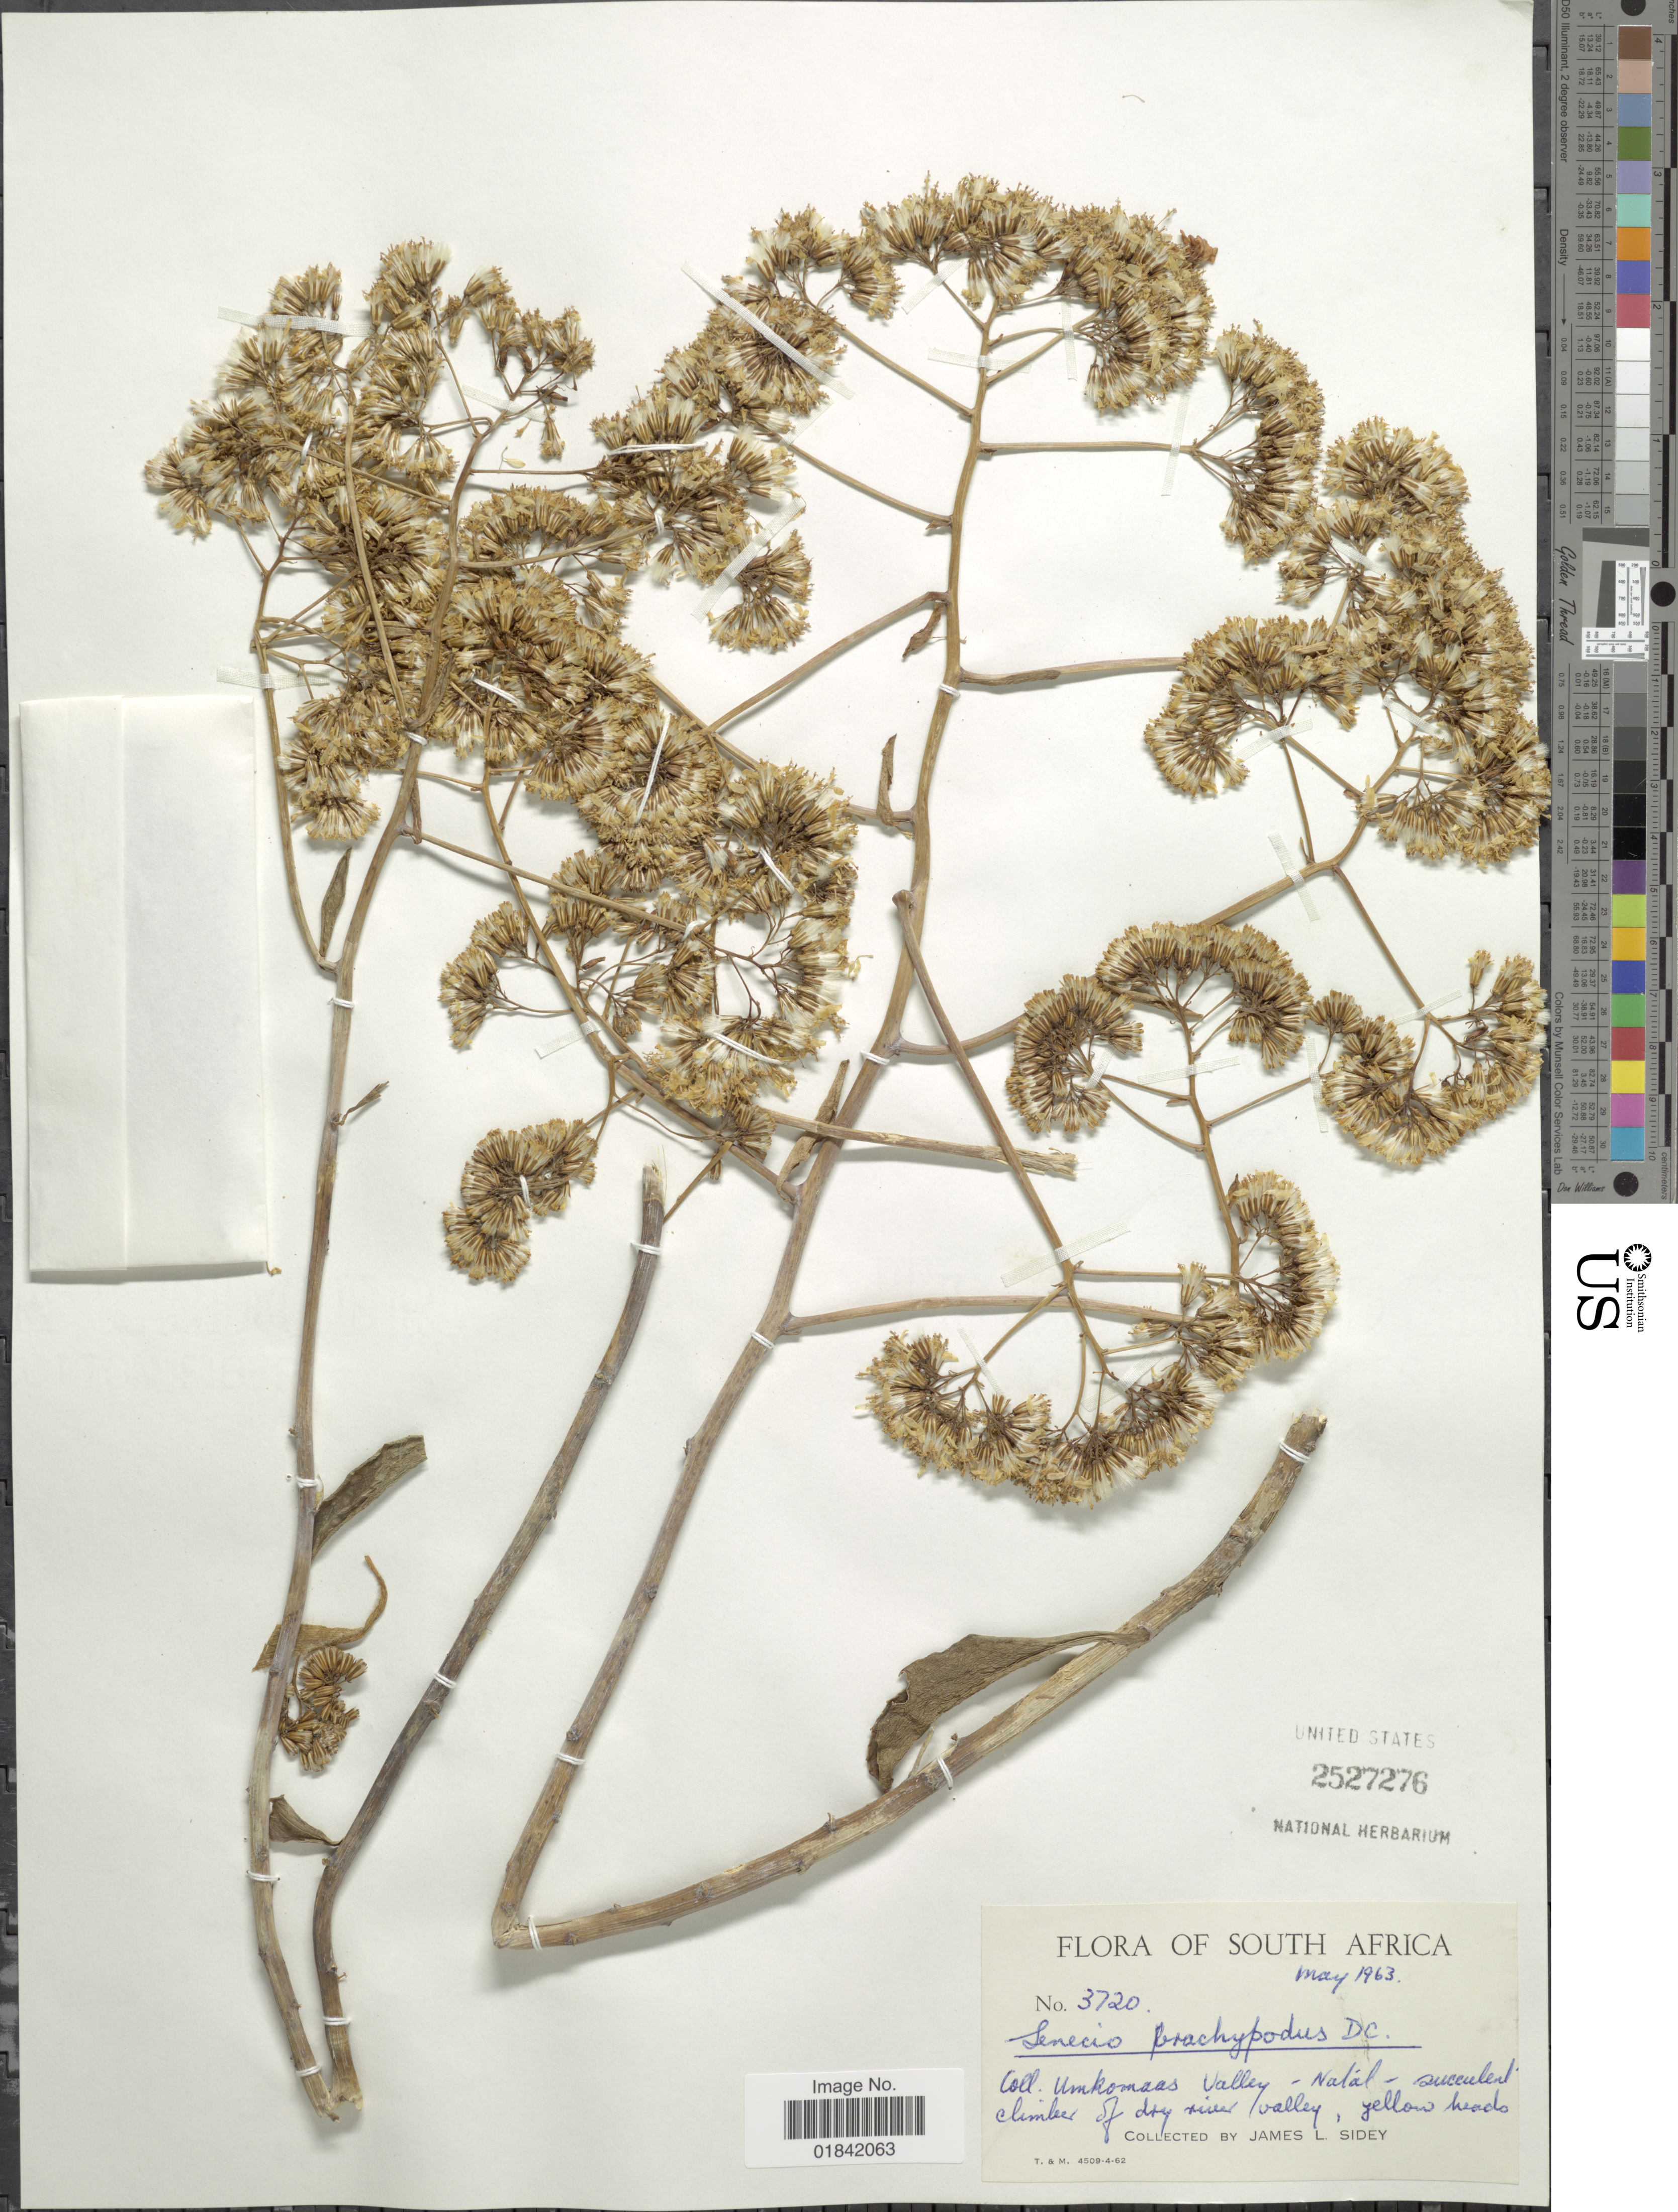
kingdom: Plantae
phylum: Tracheophyta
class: Magnoliopsida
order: Asterales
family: Asteraceae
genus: Senecio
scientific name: Senecio brachypodus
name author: DC.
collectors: J. L. Sidey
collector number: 3720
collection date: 1963-05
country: South Africa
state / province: KwaZulu-Natal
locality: Umkomaas Valley, Natal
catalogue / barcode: US 2527276